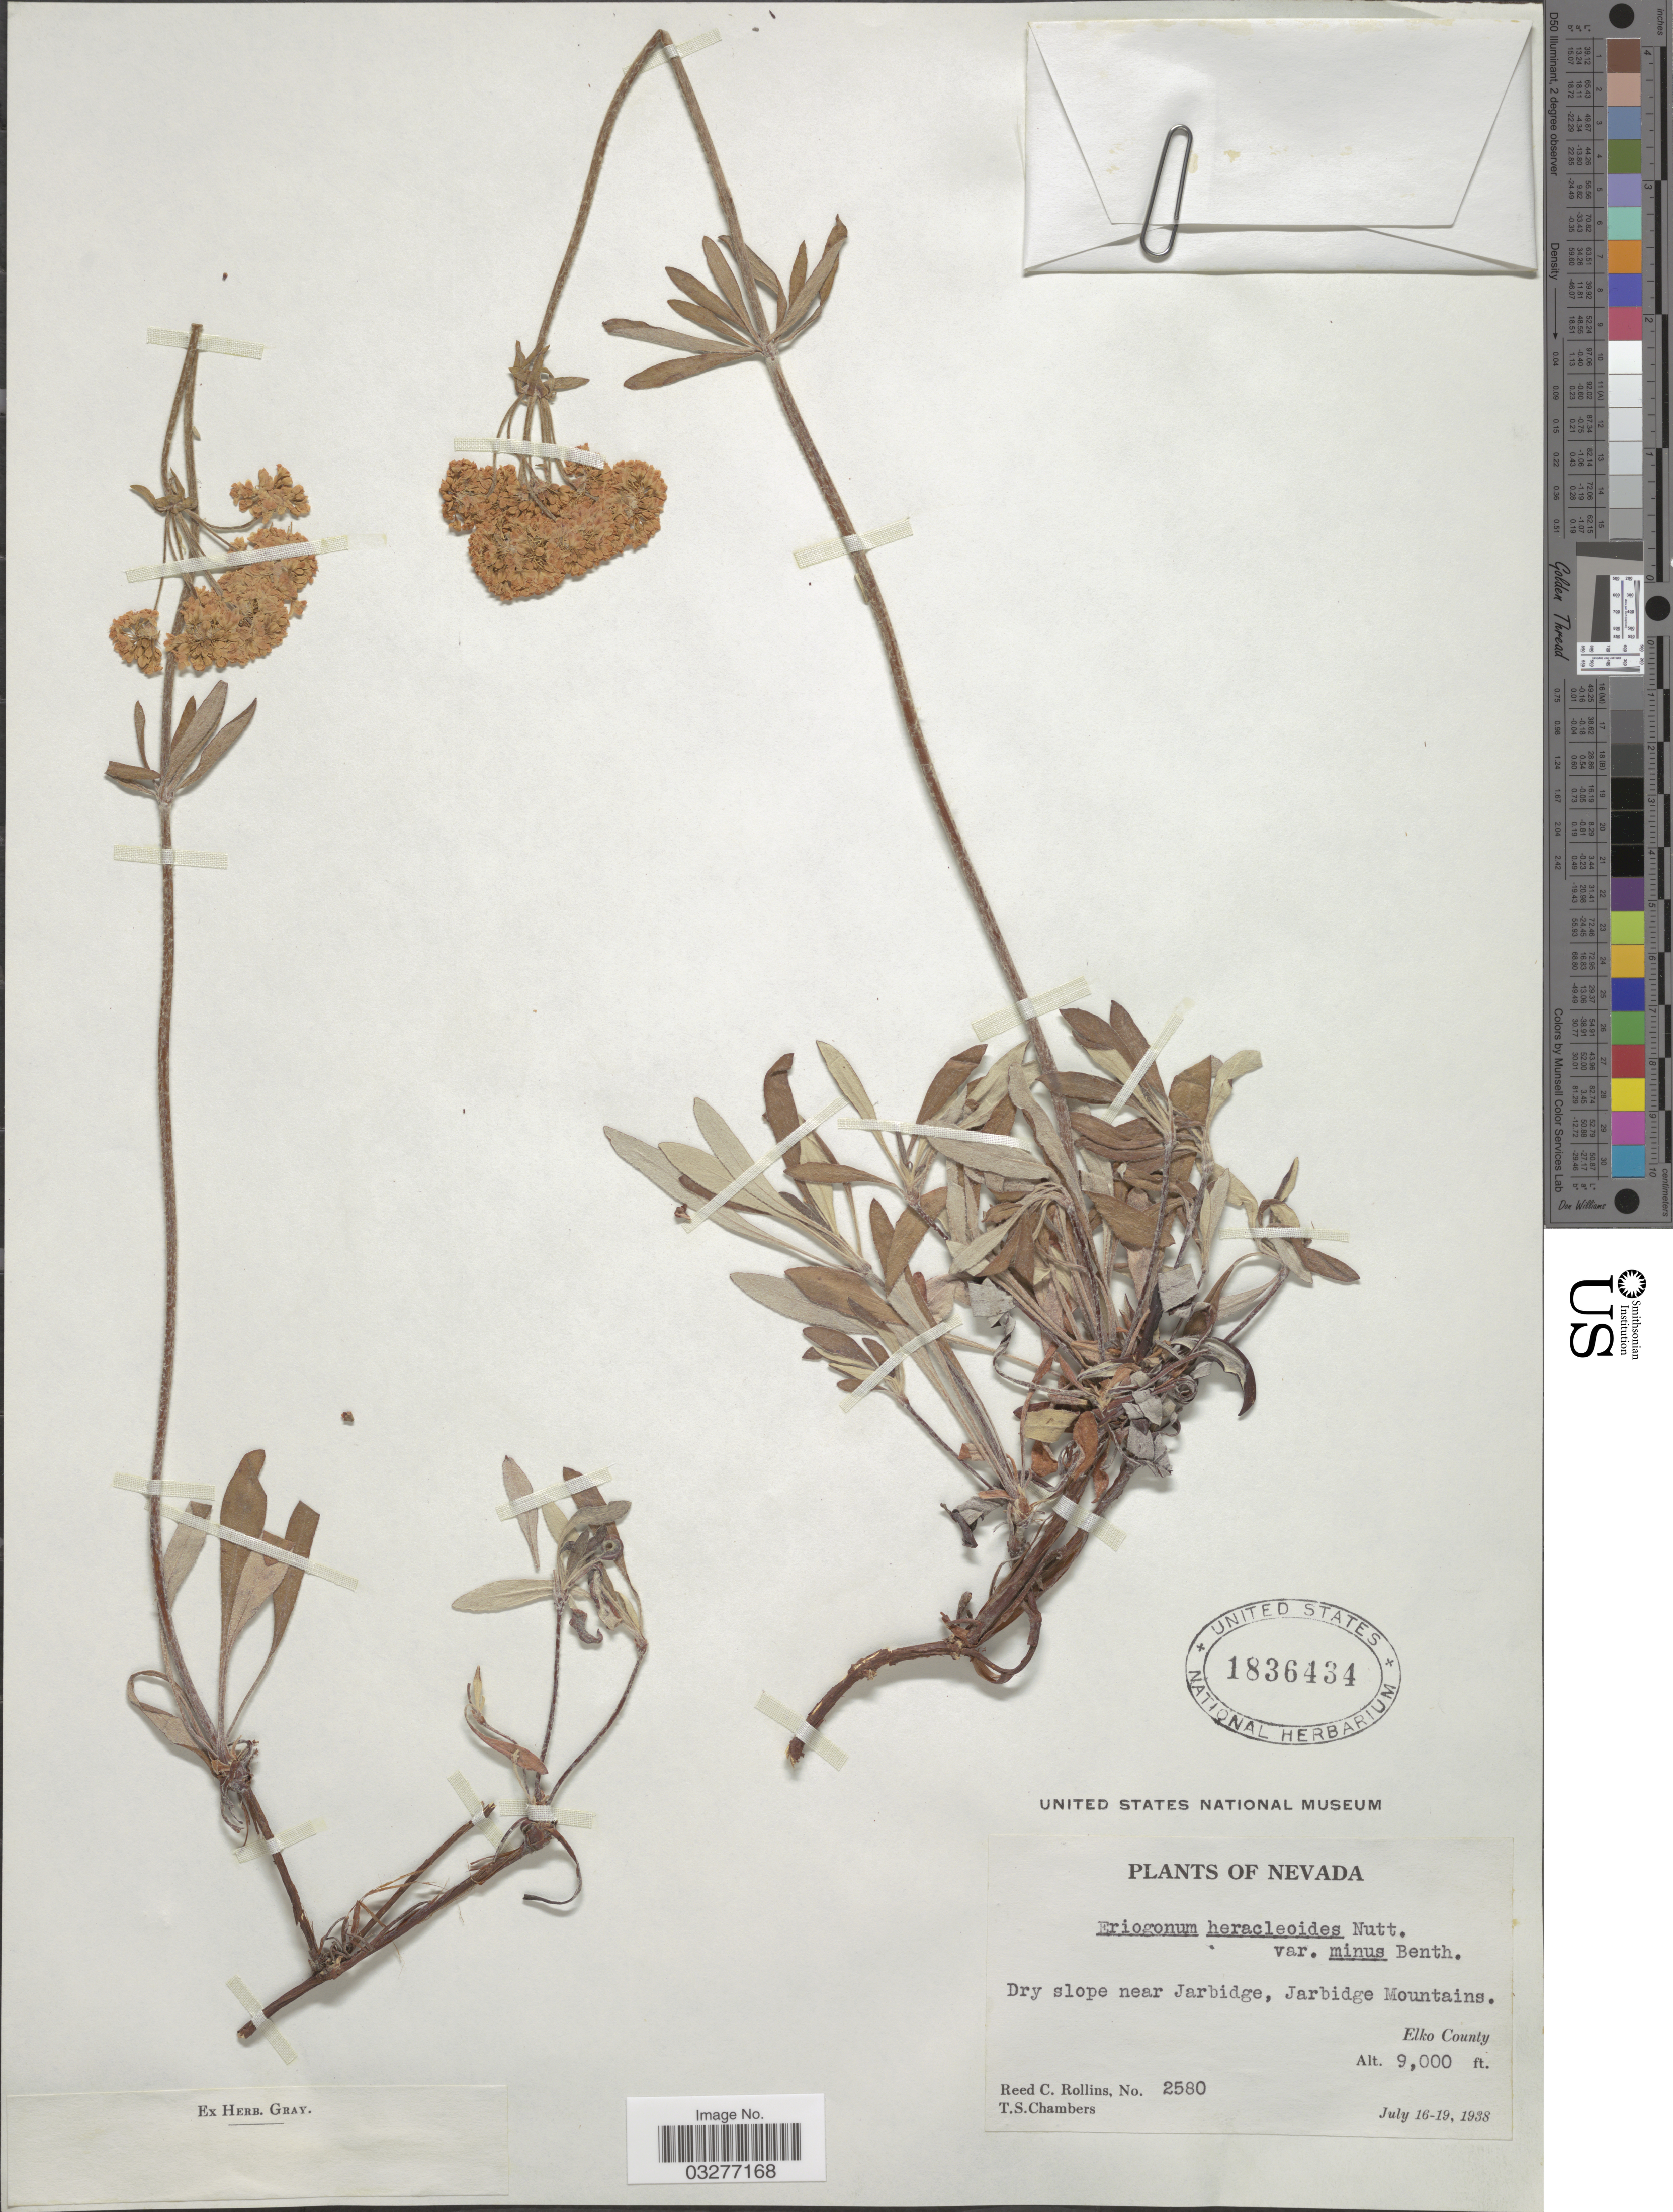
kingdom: Plantae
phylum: Tracheophyta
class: Magnoliopsida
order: Caryophyllales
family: Polygonaceae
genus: Eriogonum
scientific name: Eriogonum heracleoides var. heracleoides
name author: Nutt.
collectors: R. C. Rollins & T. Chambers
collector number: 2580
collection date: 1938-07-16/1938-07-19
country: United States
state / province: Nevada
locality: Dry slope near Jarbidge, Jarbidge Mountains. Elko County.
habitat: dry slope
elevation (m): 2743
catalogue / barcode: US 1836434